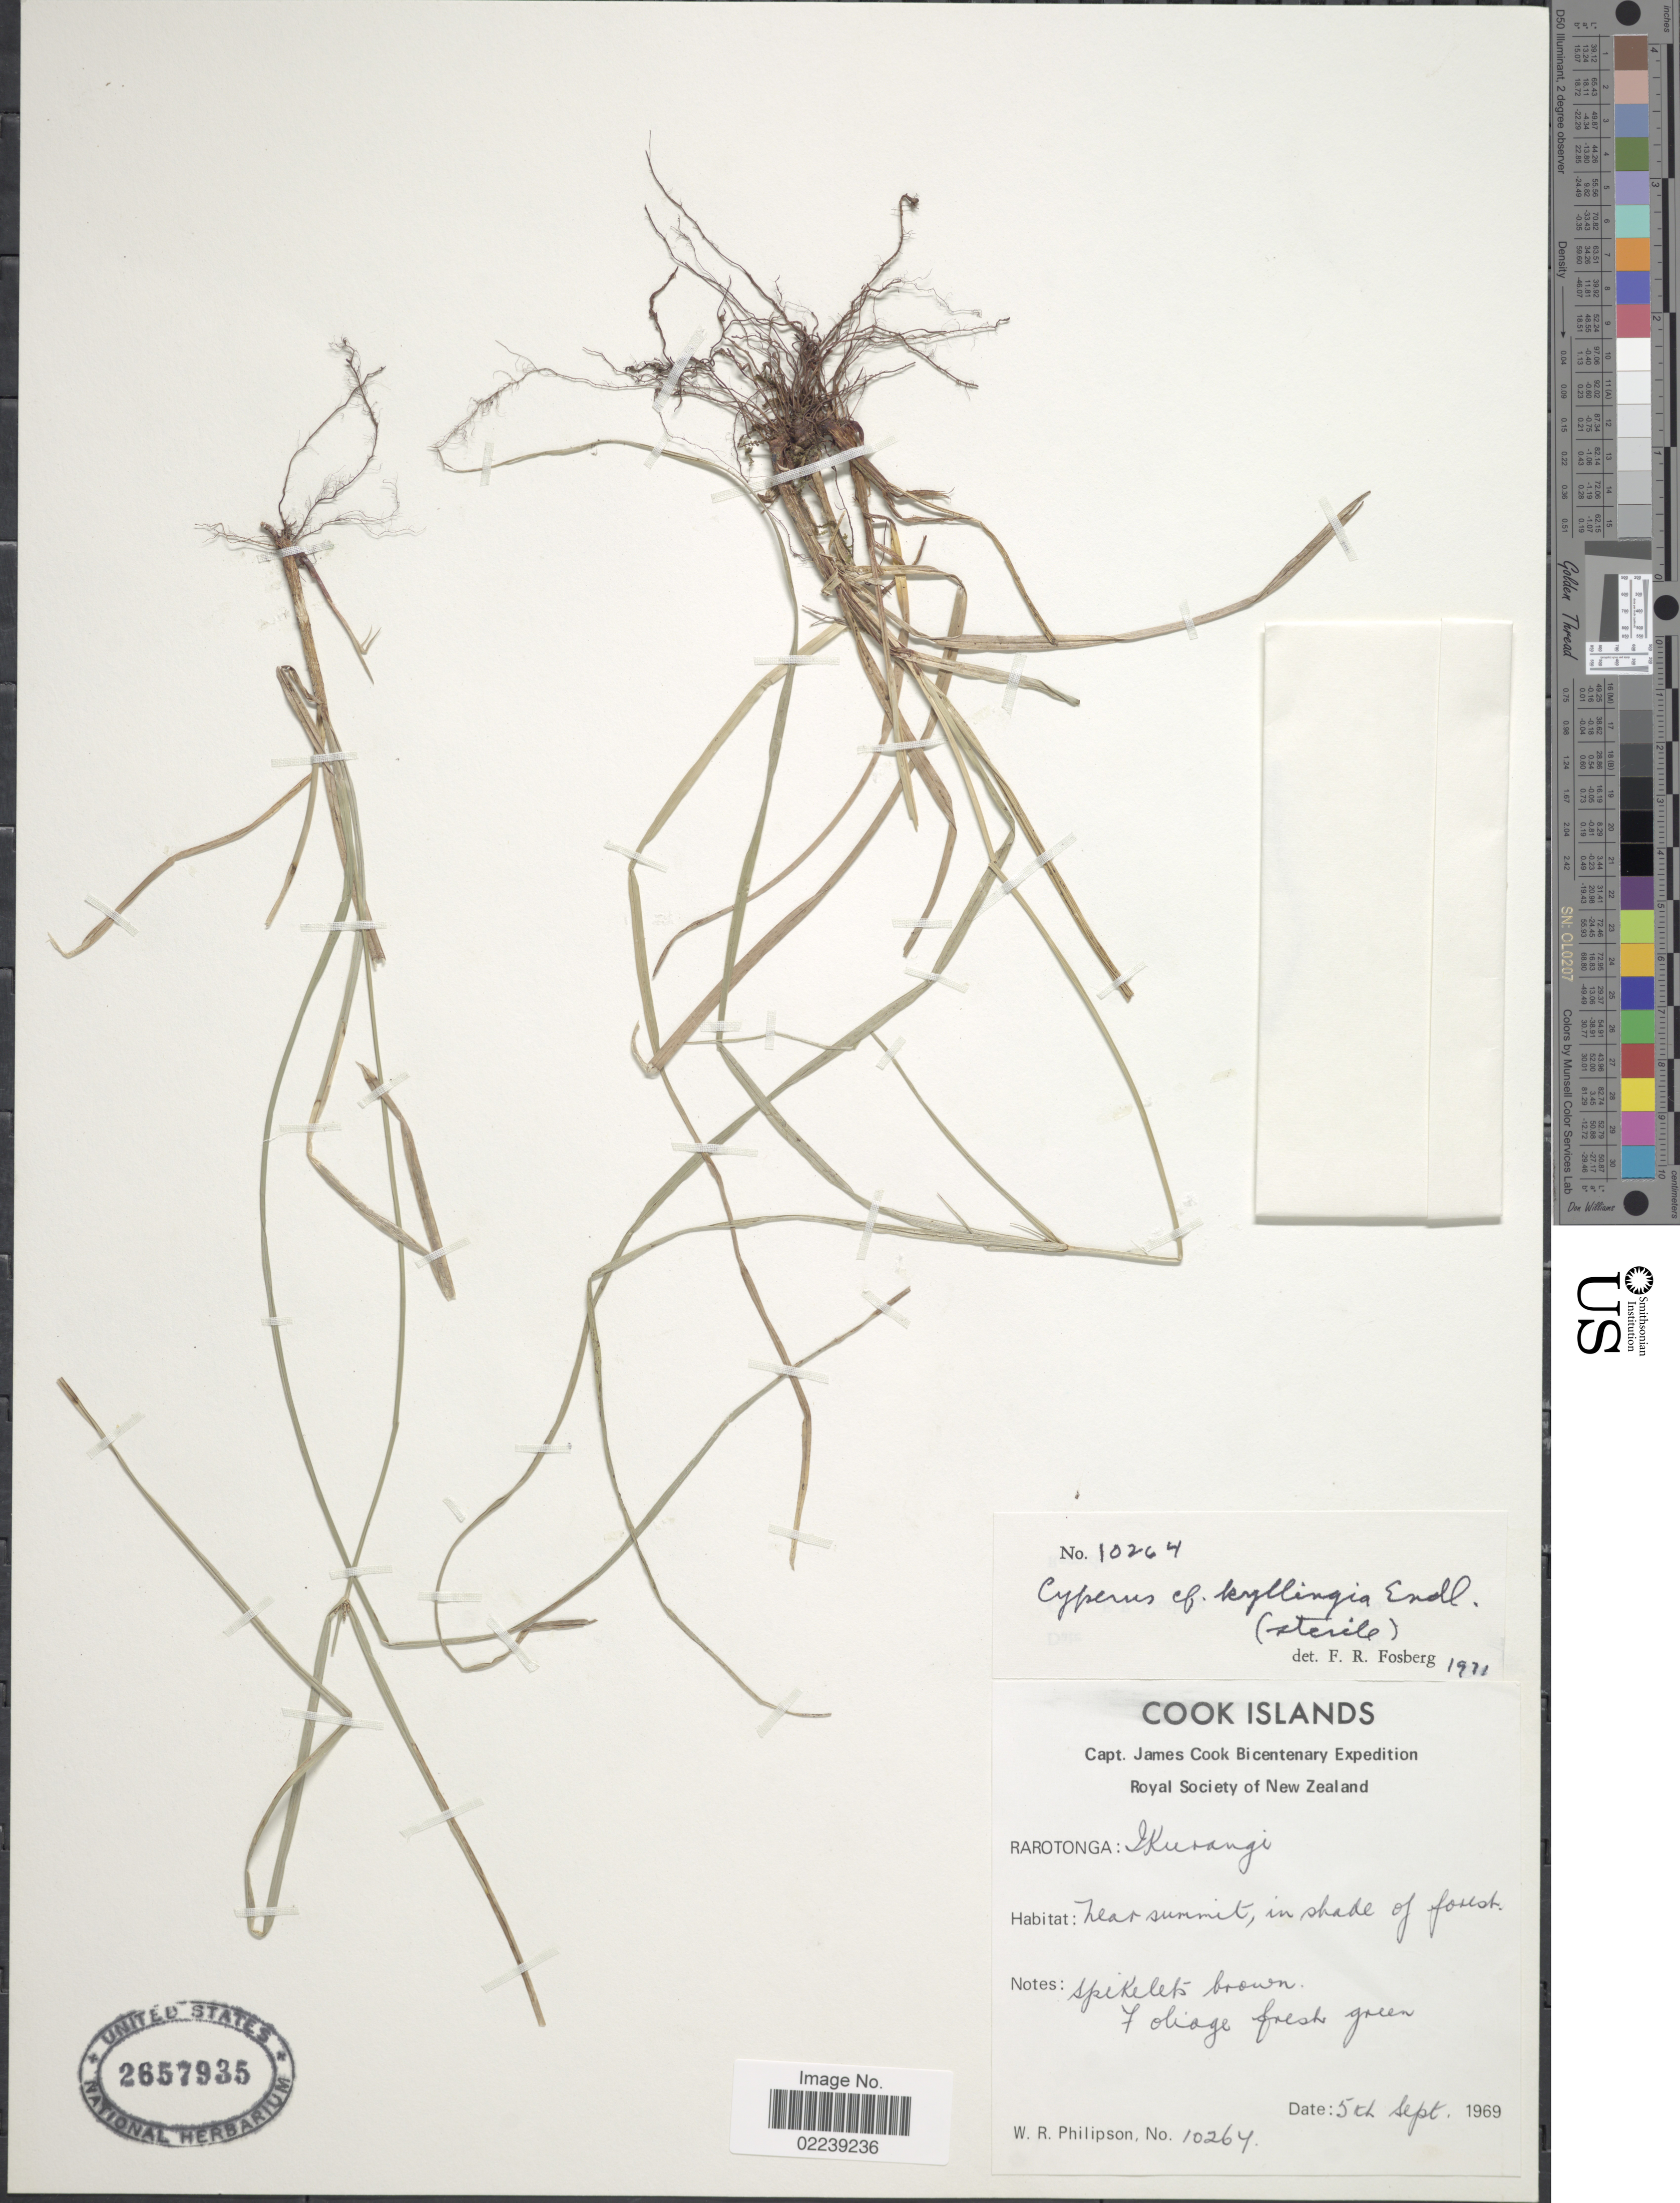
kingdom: Plantae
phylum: Tracheophyta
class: Liliopsida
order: Poales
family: Cyperaceae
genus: Cyperus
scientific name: Cyperus mindorensis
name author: (Steud.) Huygh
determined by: Strong, M. T., (US), Smithsonian Institution - National Museum of Natural History (UNITED STATES)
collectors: W. R. Philipson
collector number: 10264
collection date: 1969-09-05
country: Cook Islands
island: Rarotonga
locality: Rarotonga: Ikurangi, near summit, in shade of forest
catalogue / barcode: US 2657935